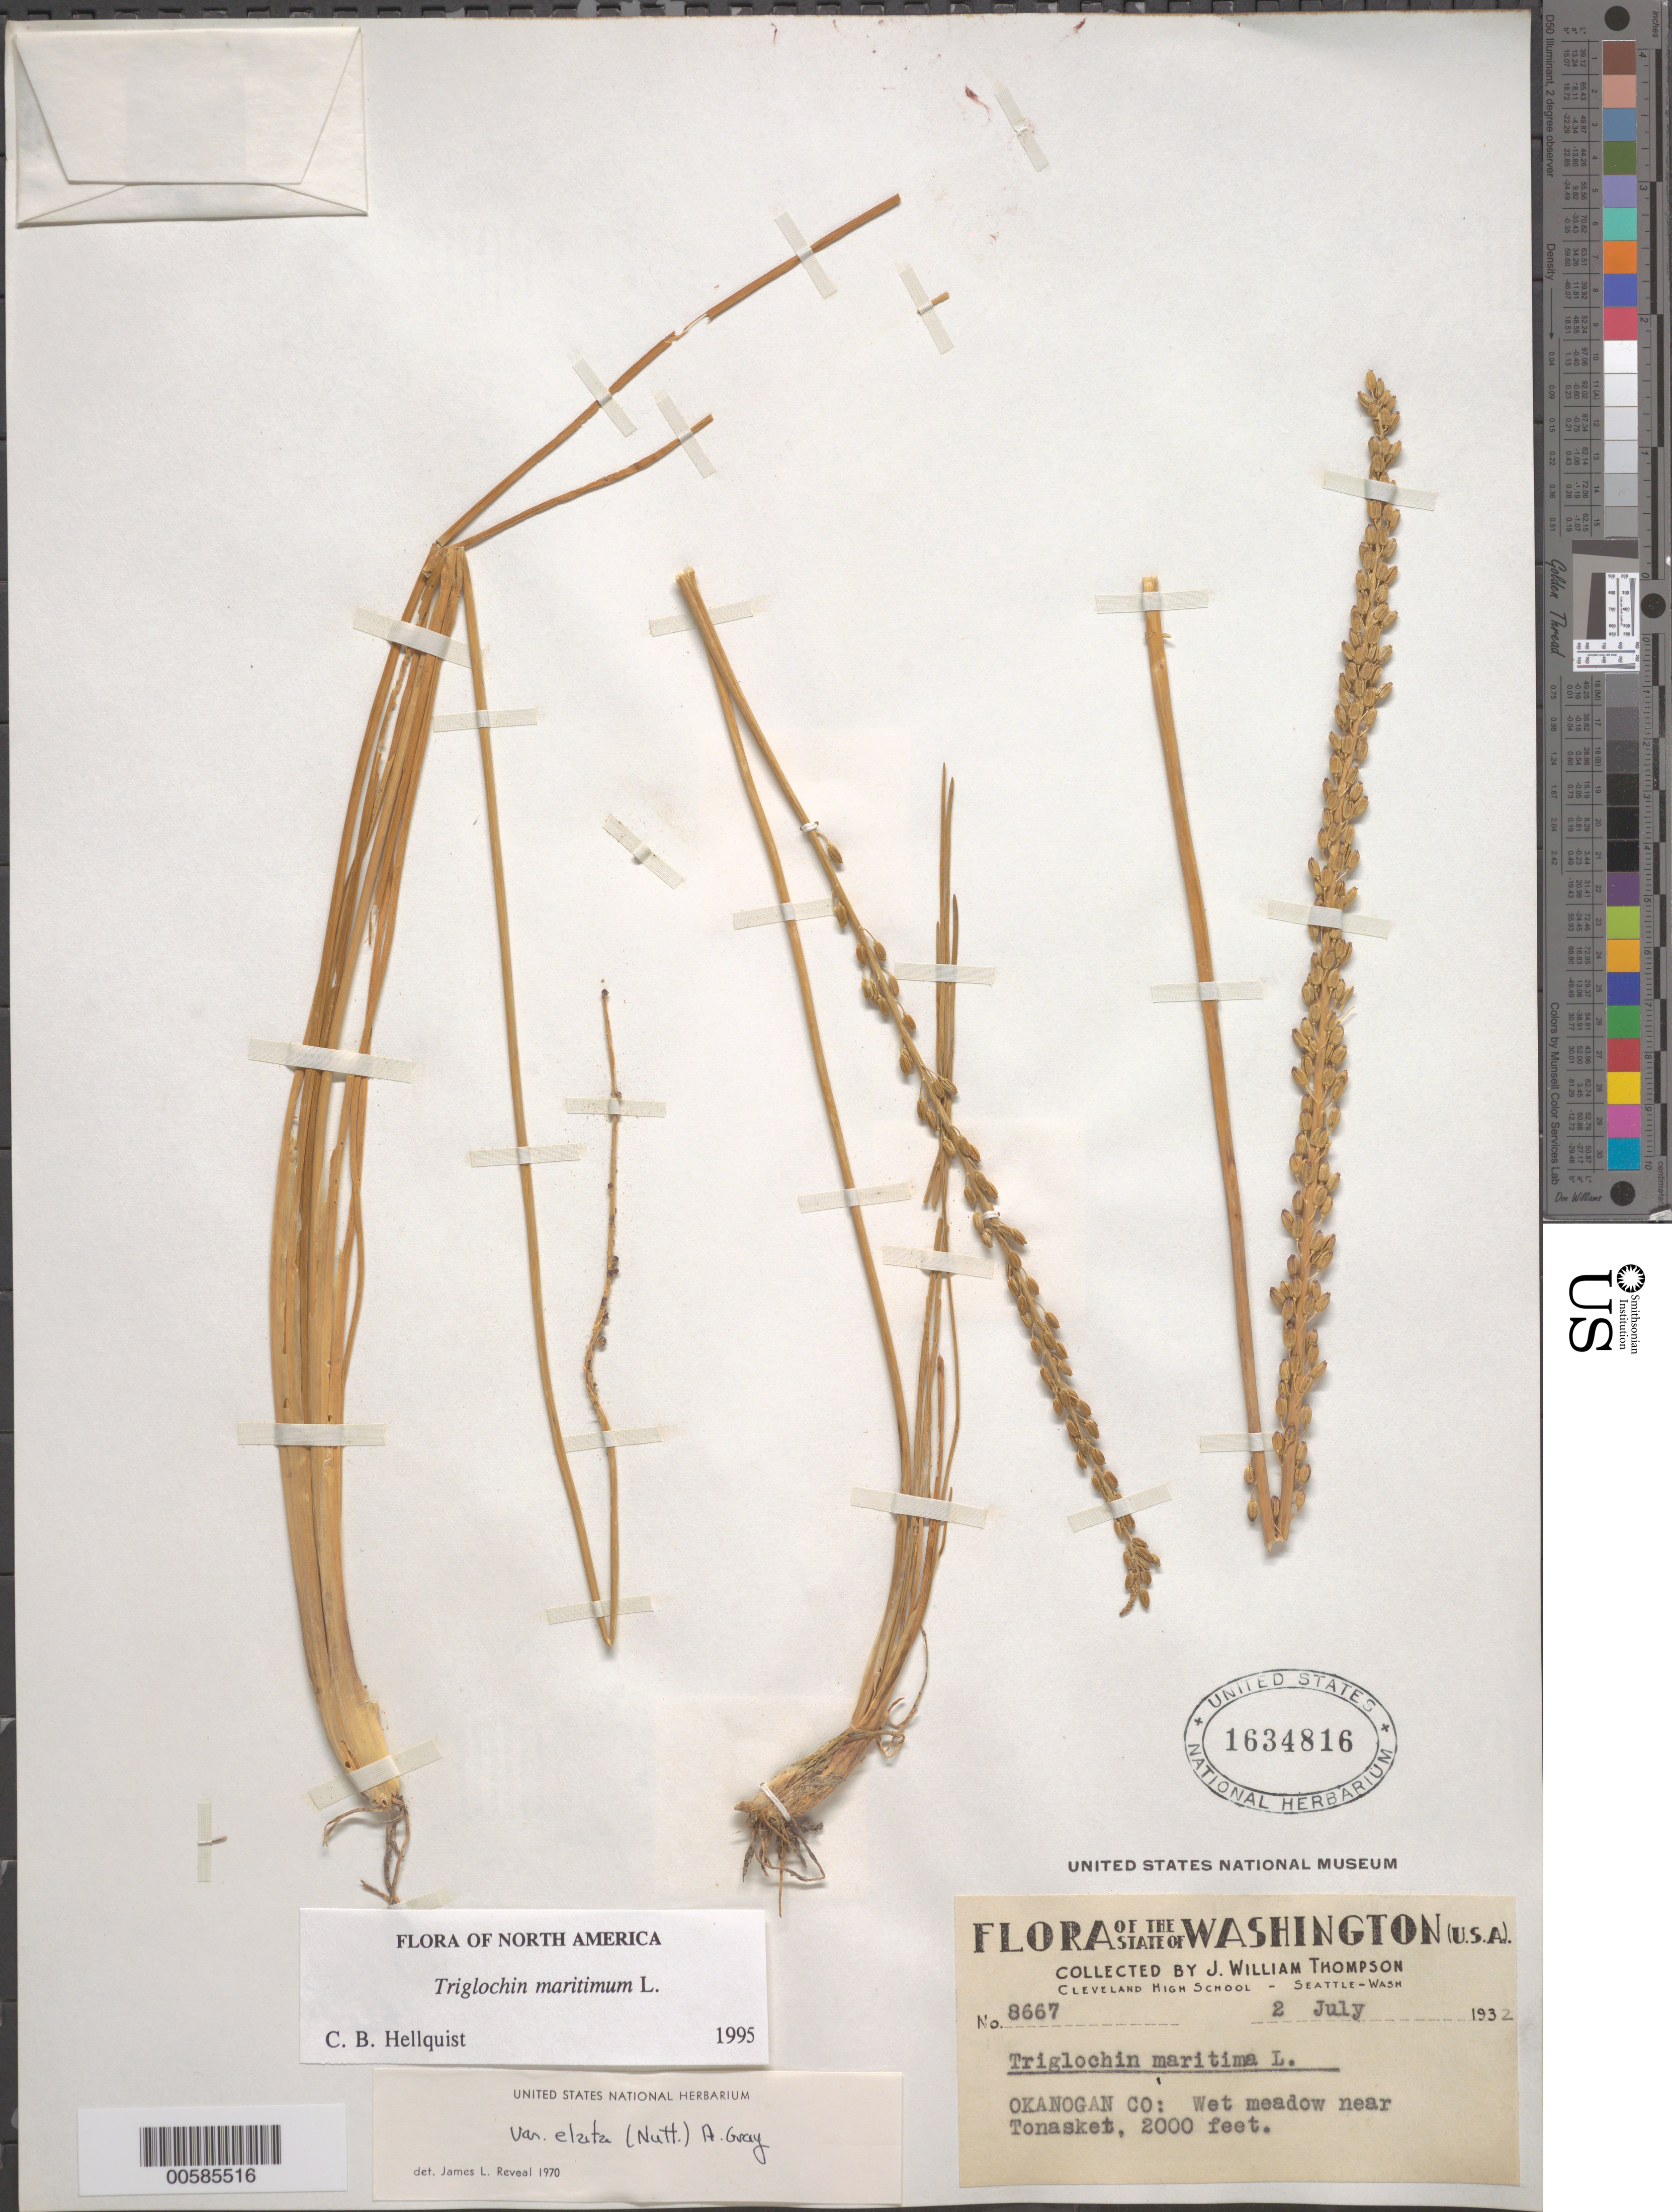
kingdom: Plantae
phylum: Tracheophyta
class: Liliopsida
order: Alismatales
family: Juncaginaceae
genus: Triglochin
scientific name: Triglochin maritima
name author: L.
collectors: J. W. Thompson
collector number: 8667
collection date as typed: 02 Jul 1932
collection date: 1932-07-02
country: United States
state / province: Washington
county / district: Okanogan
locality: Tonasket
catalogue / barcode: US 1634816